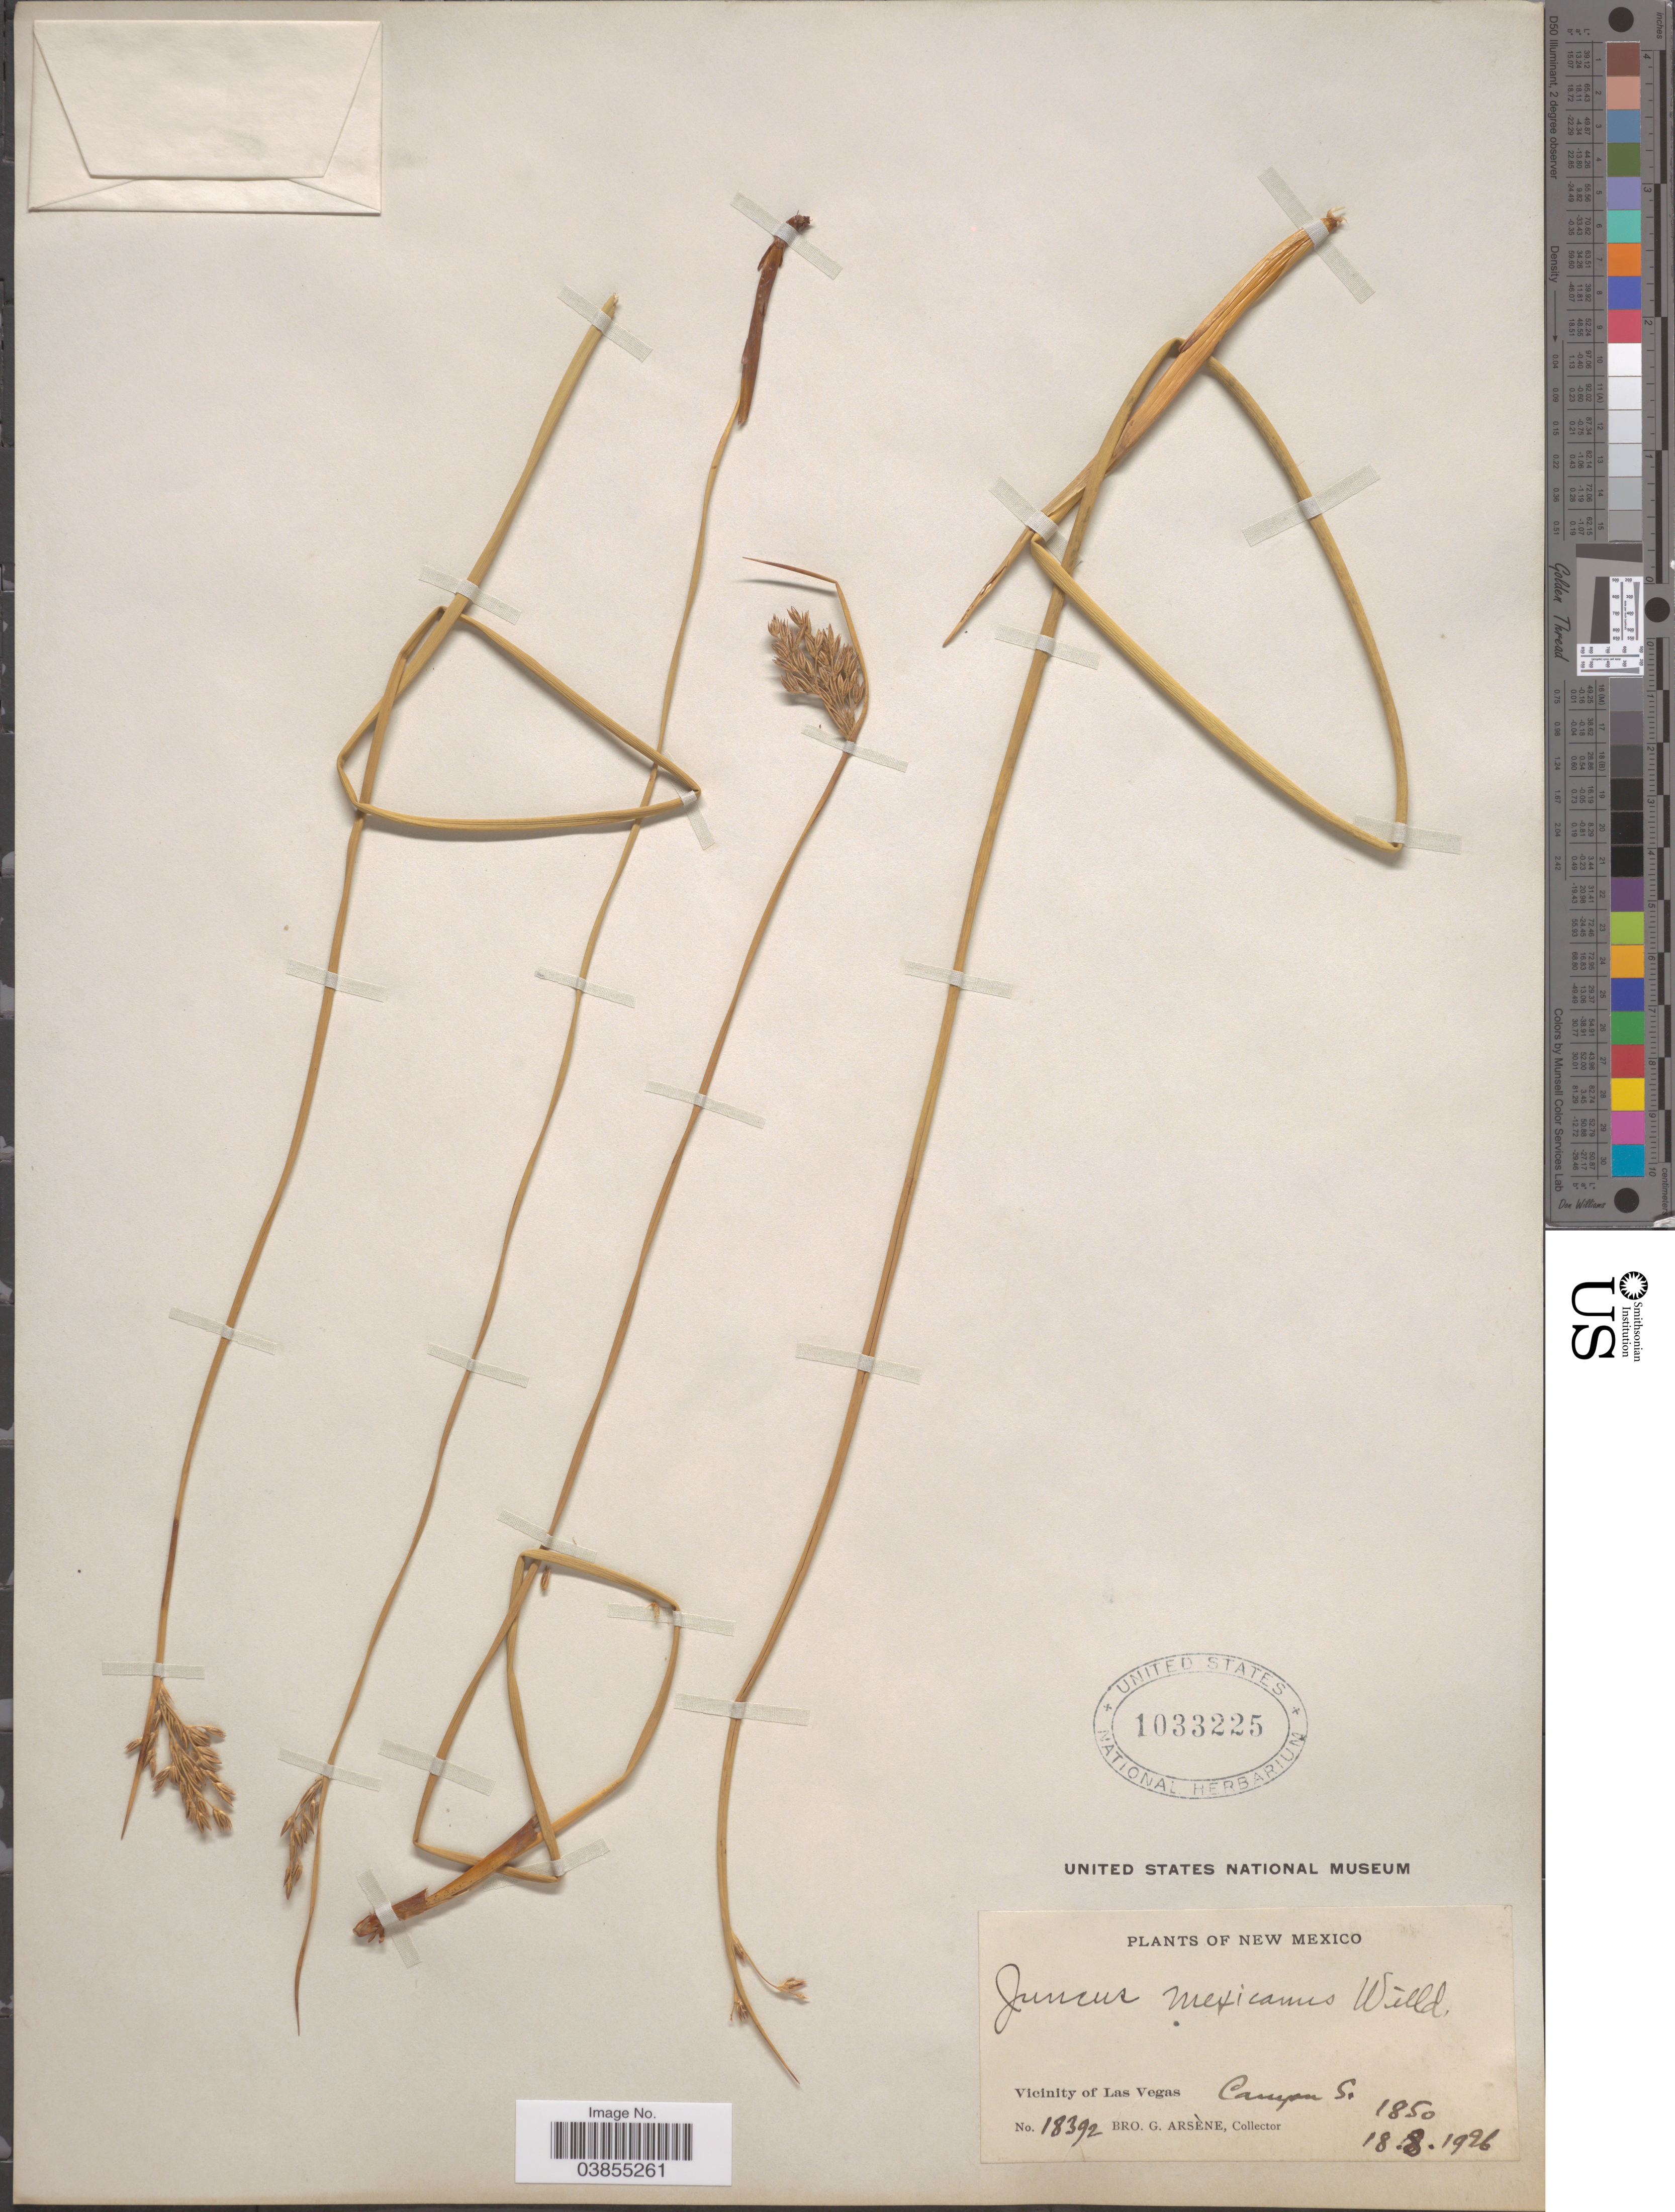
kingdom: Plantae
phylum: Tracheophyta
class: Liliopsida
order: Poales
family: Juncaceae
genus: Juncus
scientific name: Juncus mexicanus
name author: Willd. ex Schult. & Schult. f.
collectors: Bro. G. Arsène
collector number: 18392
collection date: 1926-08-18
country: United States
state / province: New Mexico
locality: Vicinity of Las Vegas, Canyon S.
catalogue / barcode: US 1033225